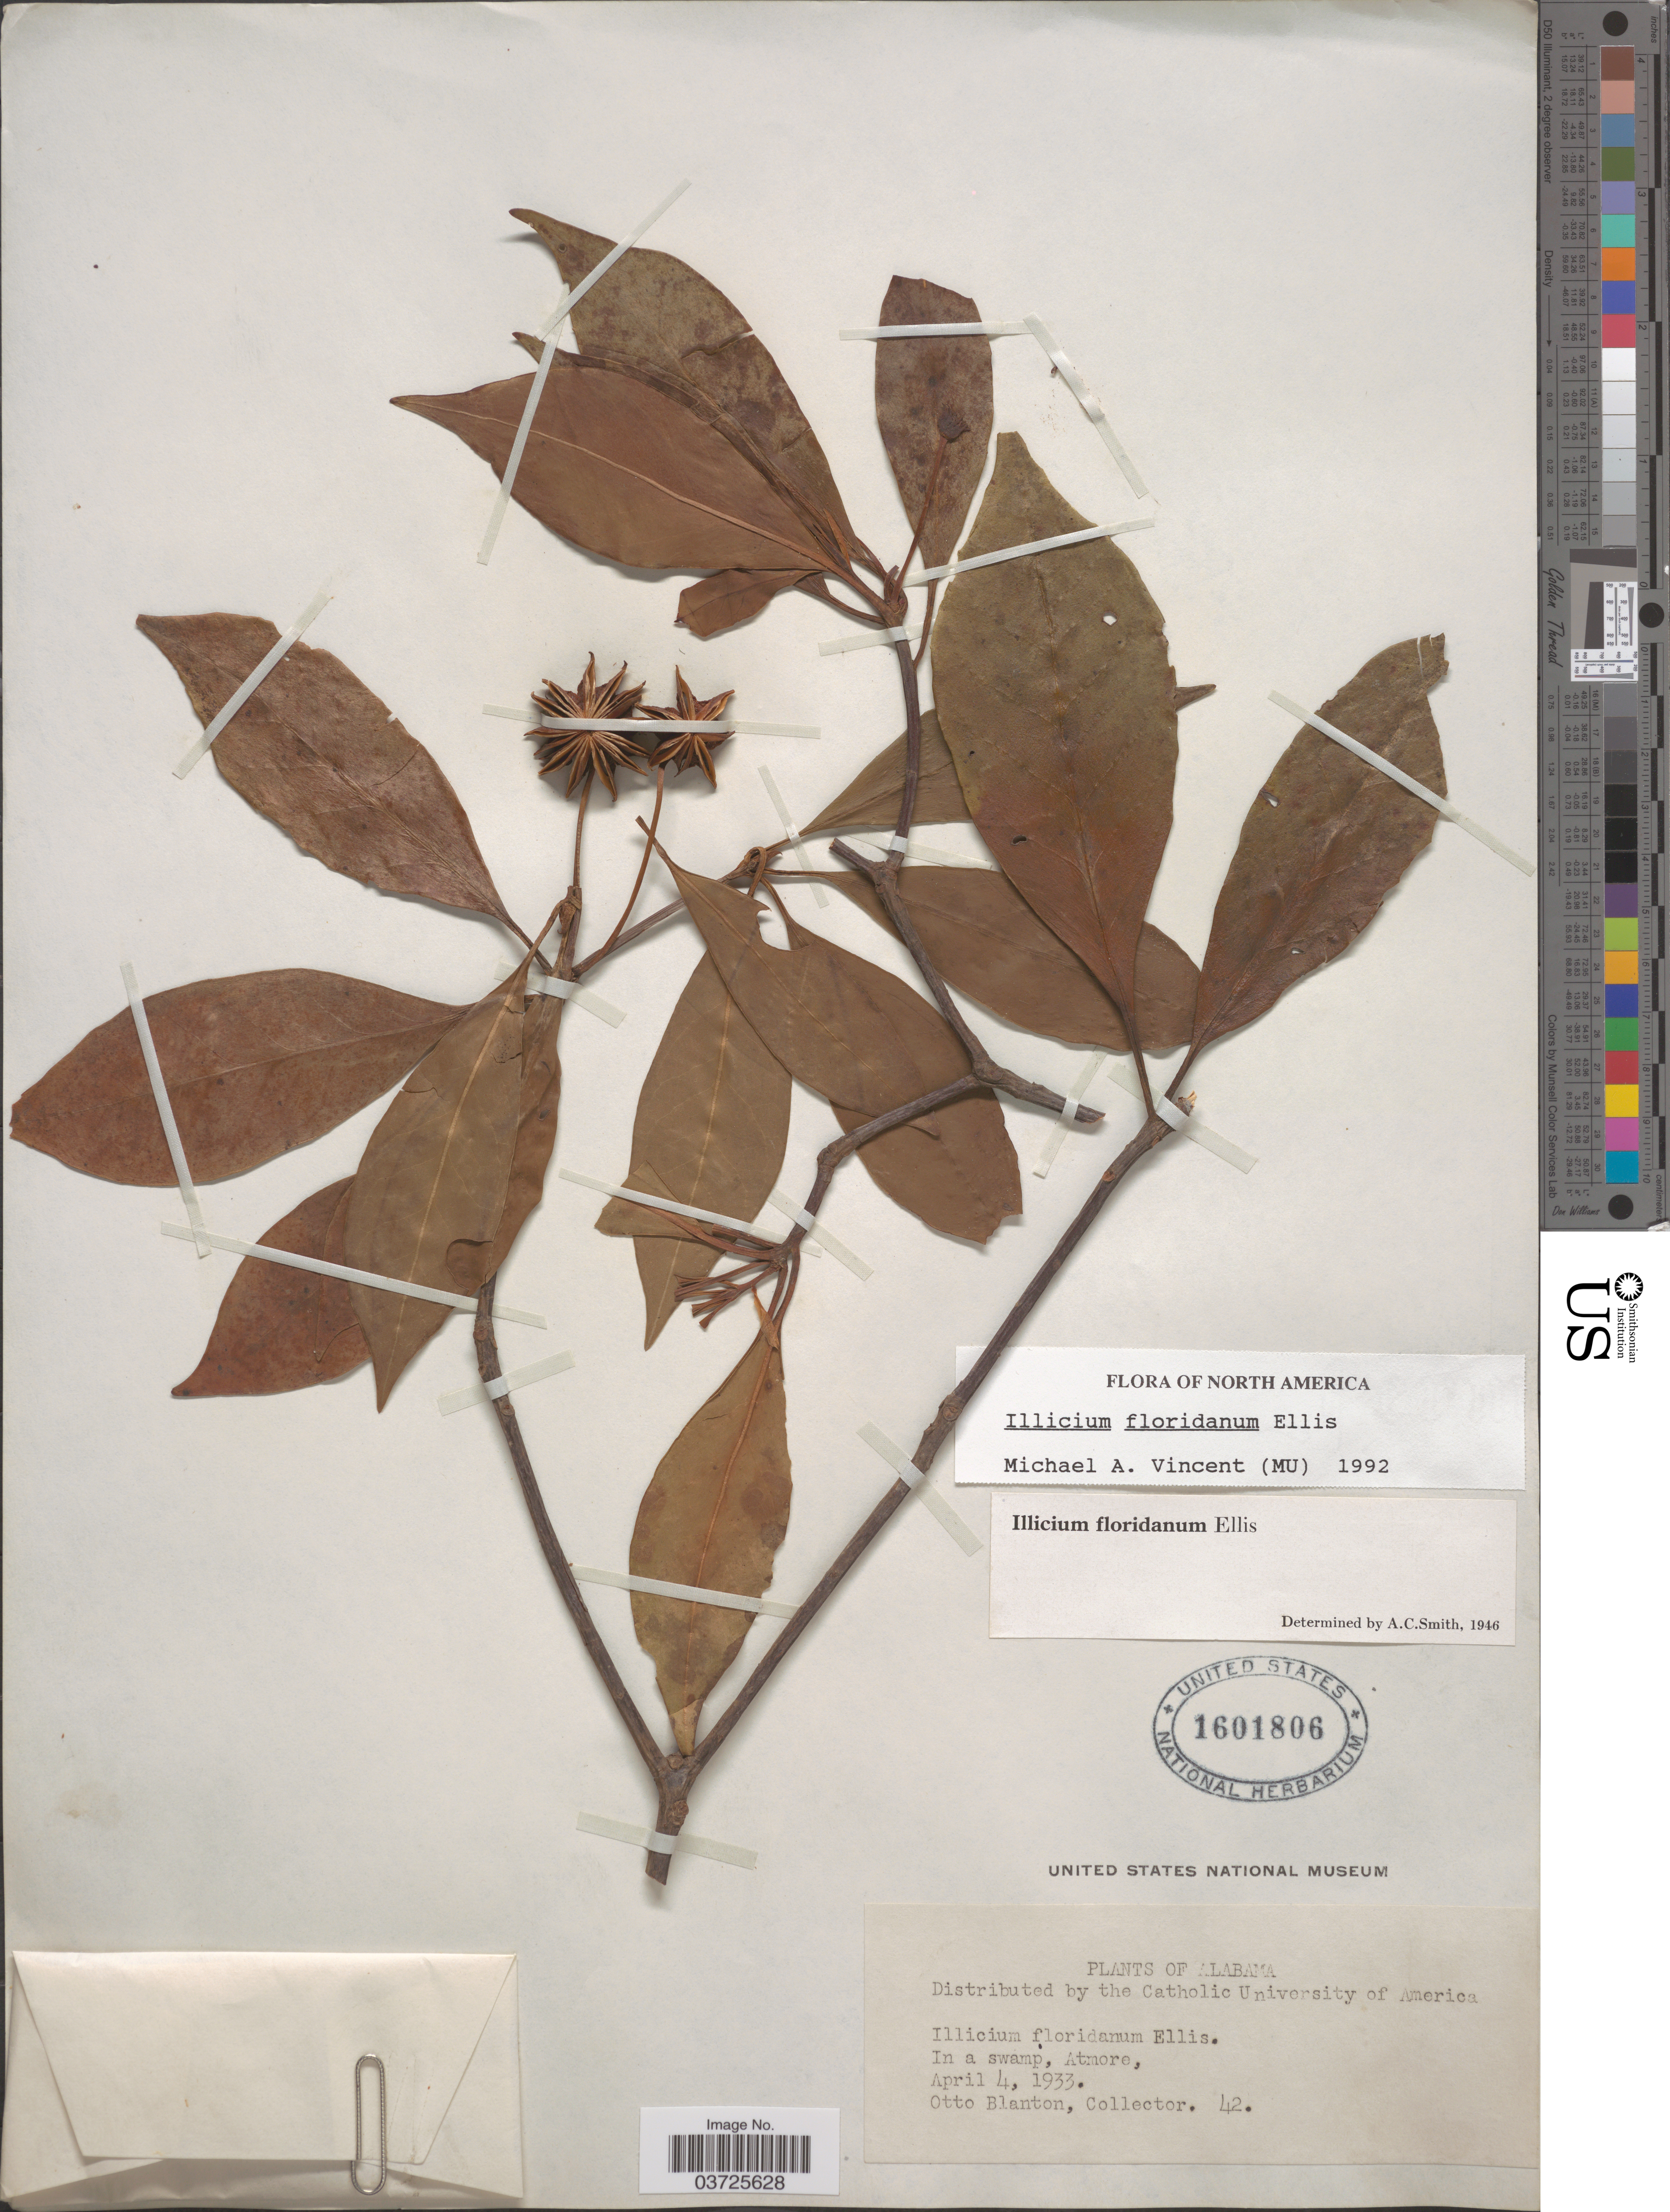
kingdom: Plantae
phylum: Tracheophyta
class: Magnoliopsida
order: Austrobaileyales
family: Schisandraceae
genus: Illicium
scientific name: Illicium floridanum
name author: J. Ellis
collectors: O. Blanton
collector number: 42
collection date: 1933-04-04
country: United States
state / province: Alabama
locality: In a swamp, Atmore.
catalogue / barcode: US 1601806